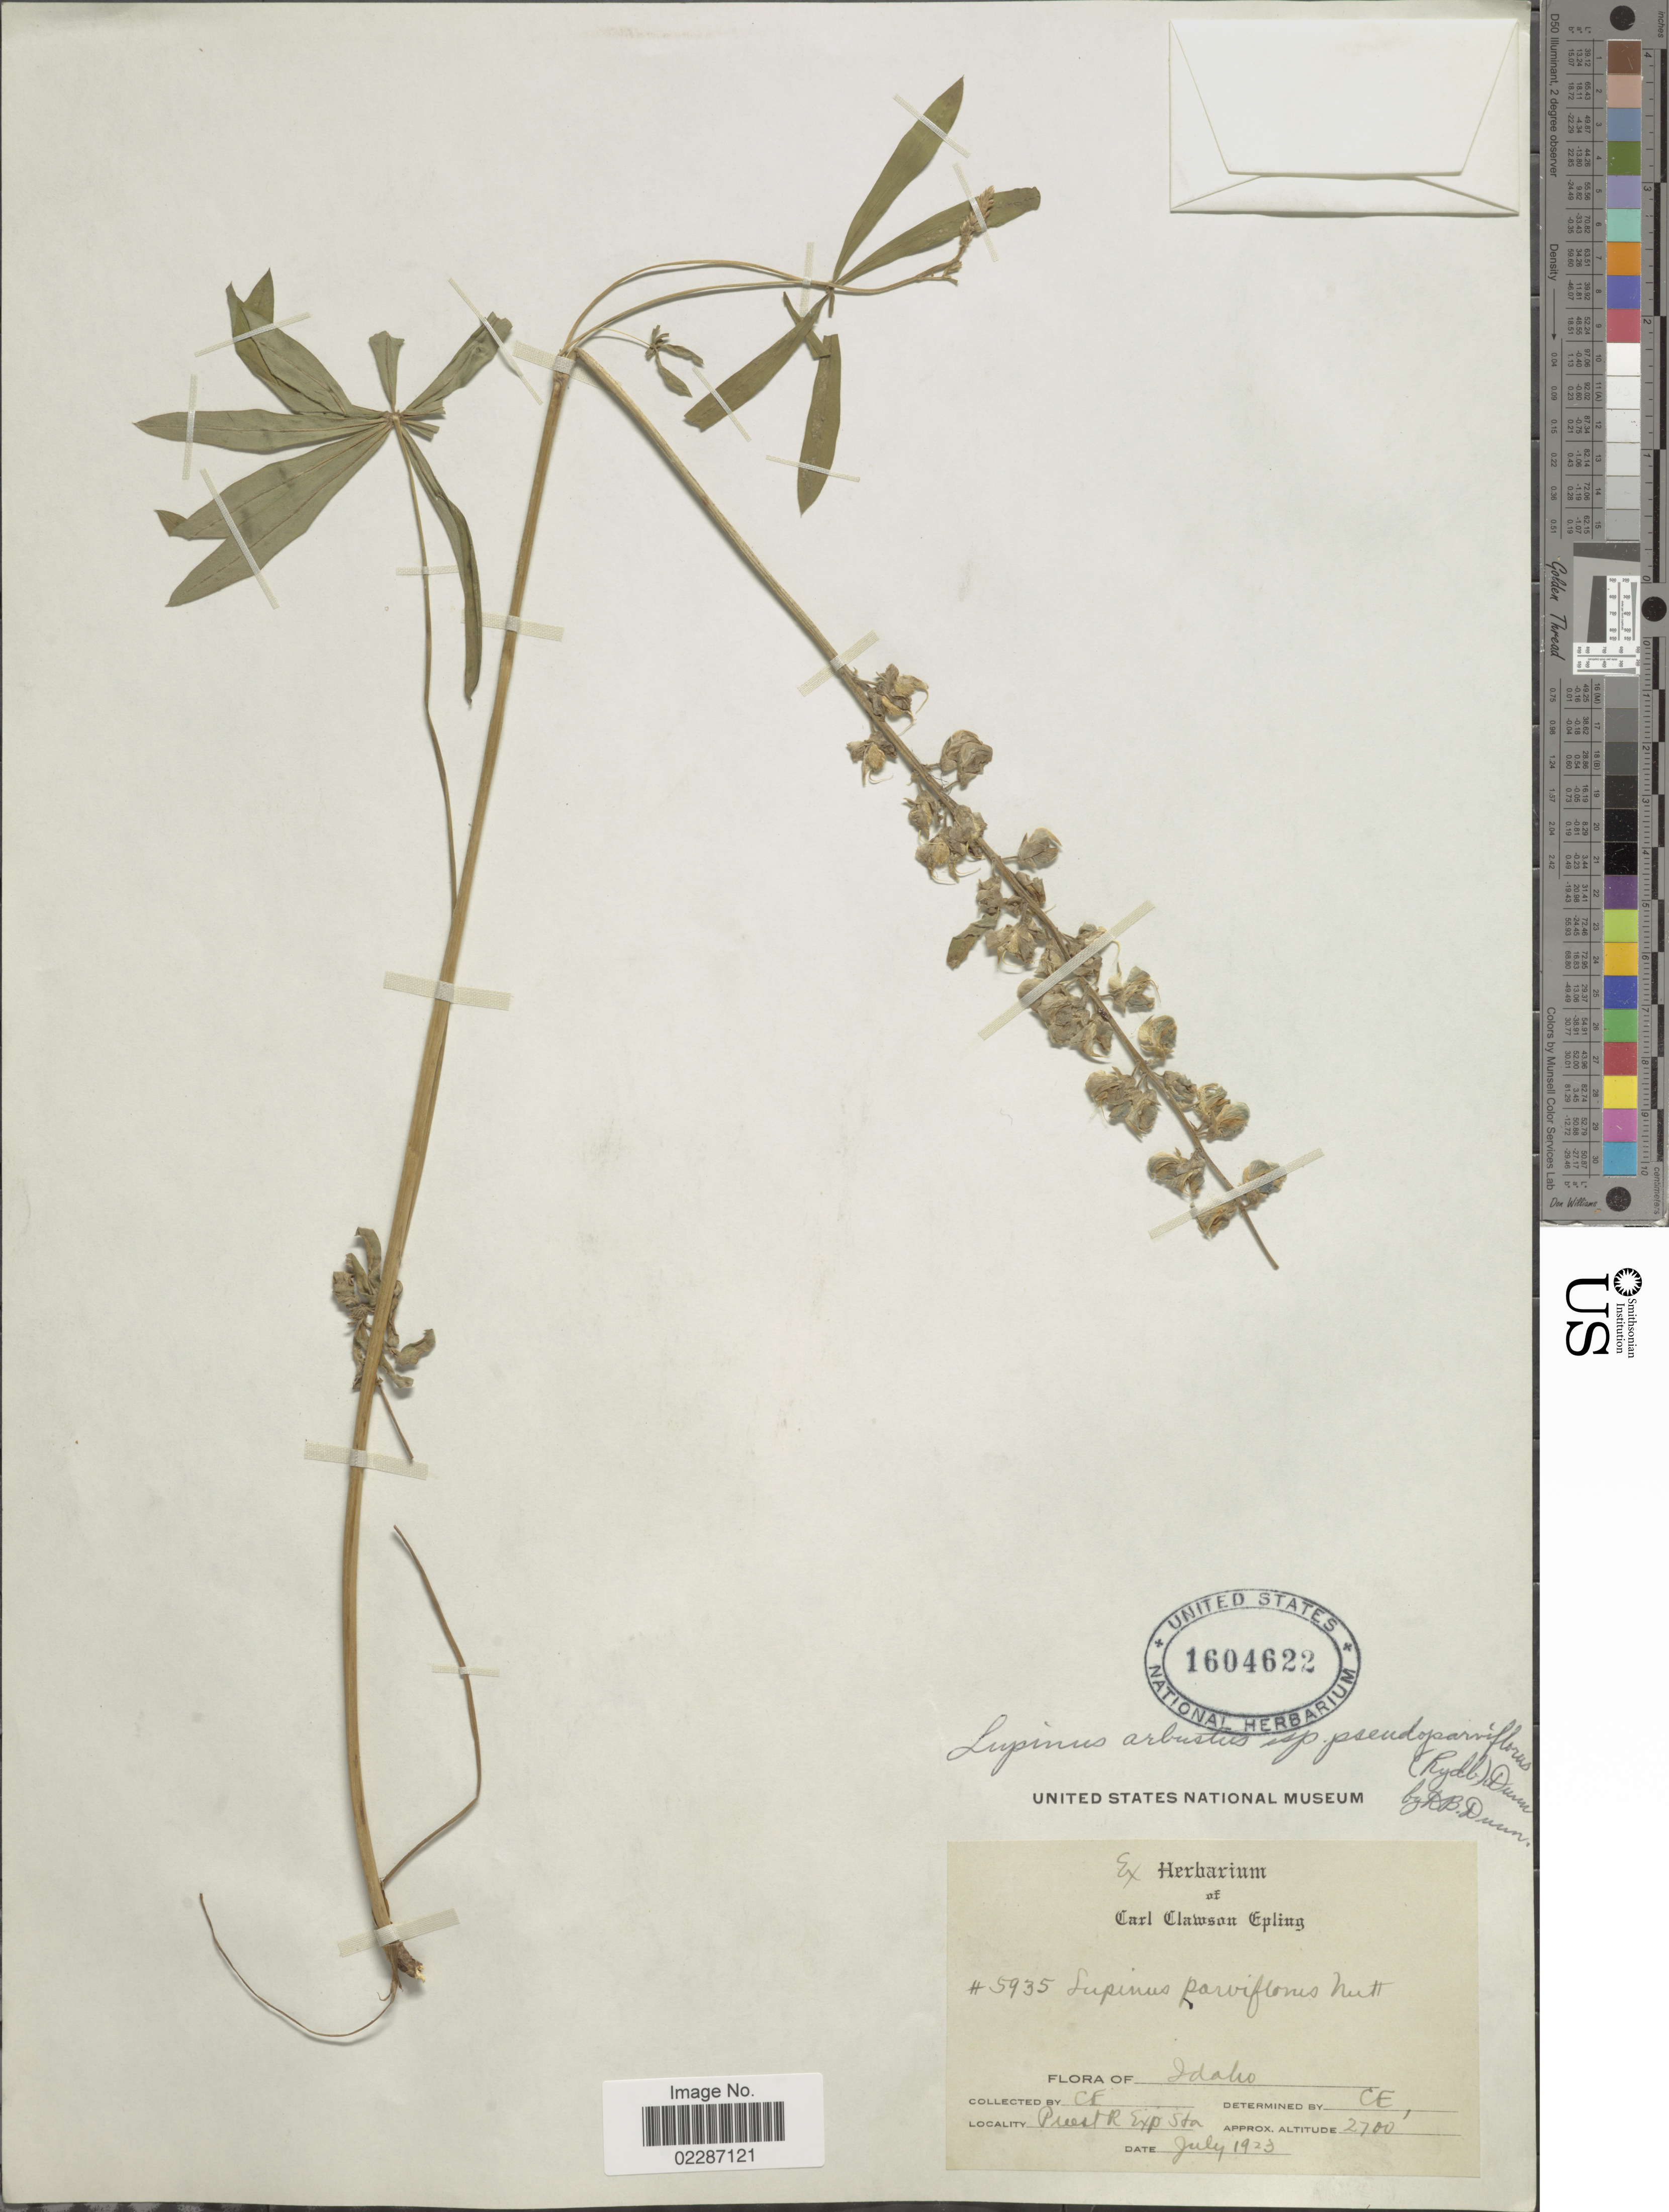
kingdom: Plantae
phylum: Tracheophyta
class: Magnoliopsida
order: Fabales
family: Fabaceae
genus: Lupinus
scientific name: Lupinus pseudoparviflorus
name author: Rydb.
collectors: C. C. Epling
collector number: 5935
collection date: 1923-07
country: United States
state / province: Idaho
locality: Priest R. Exp Sta.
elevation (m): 823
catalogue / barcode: US 1604622